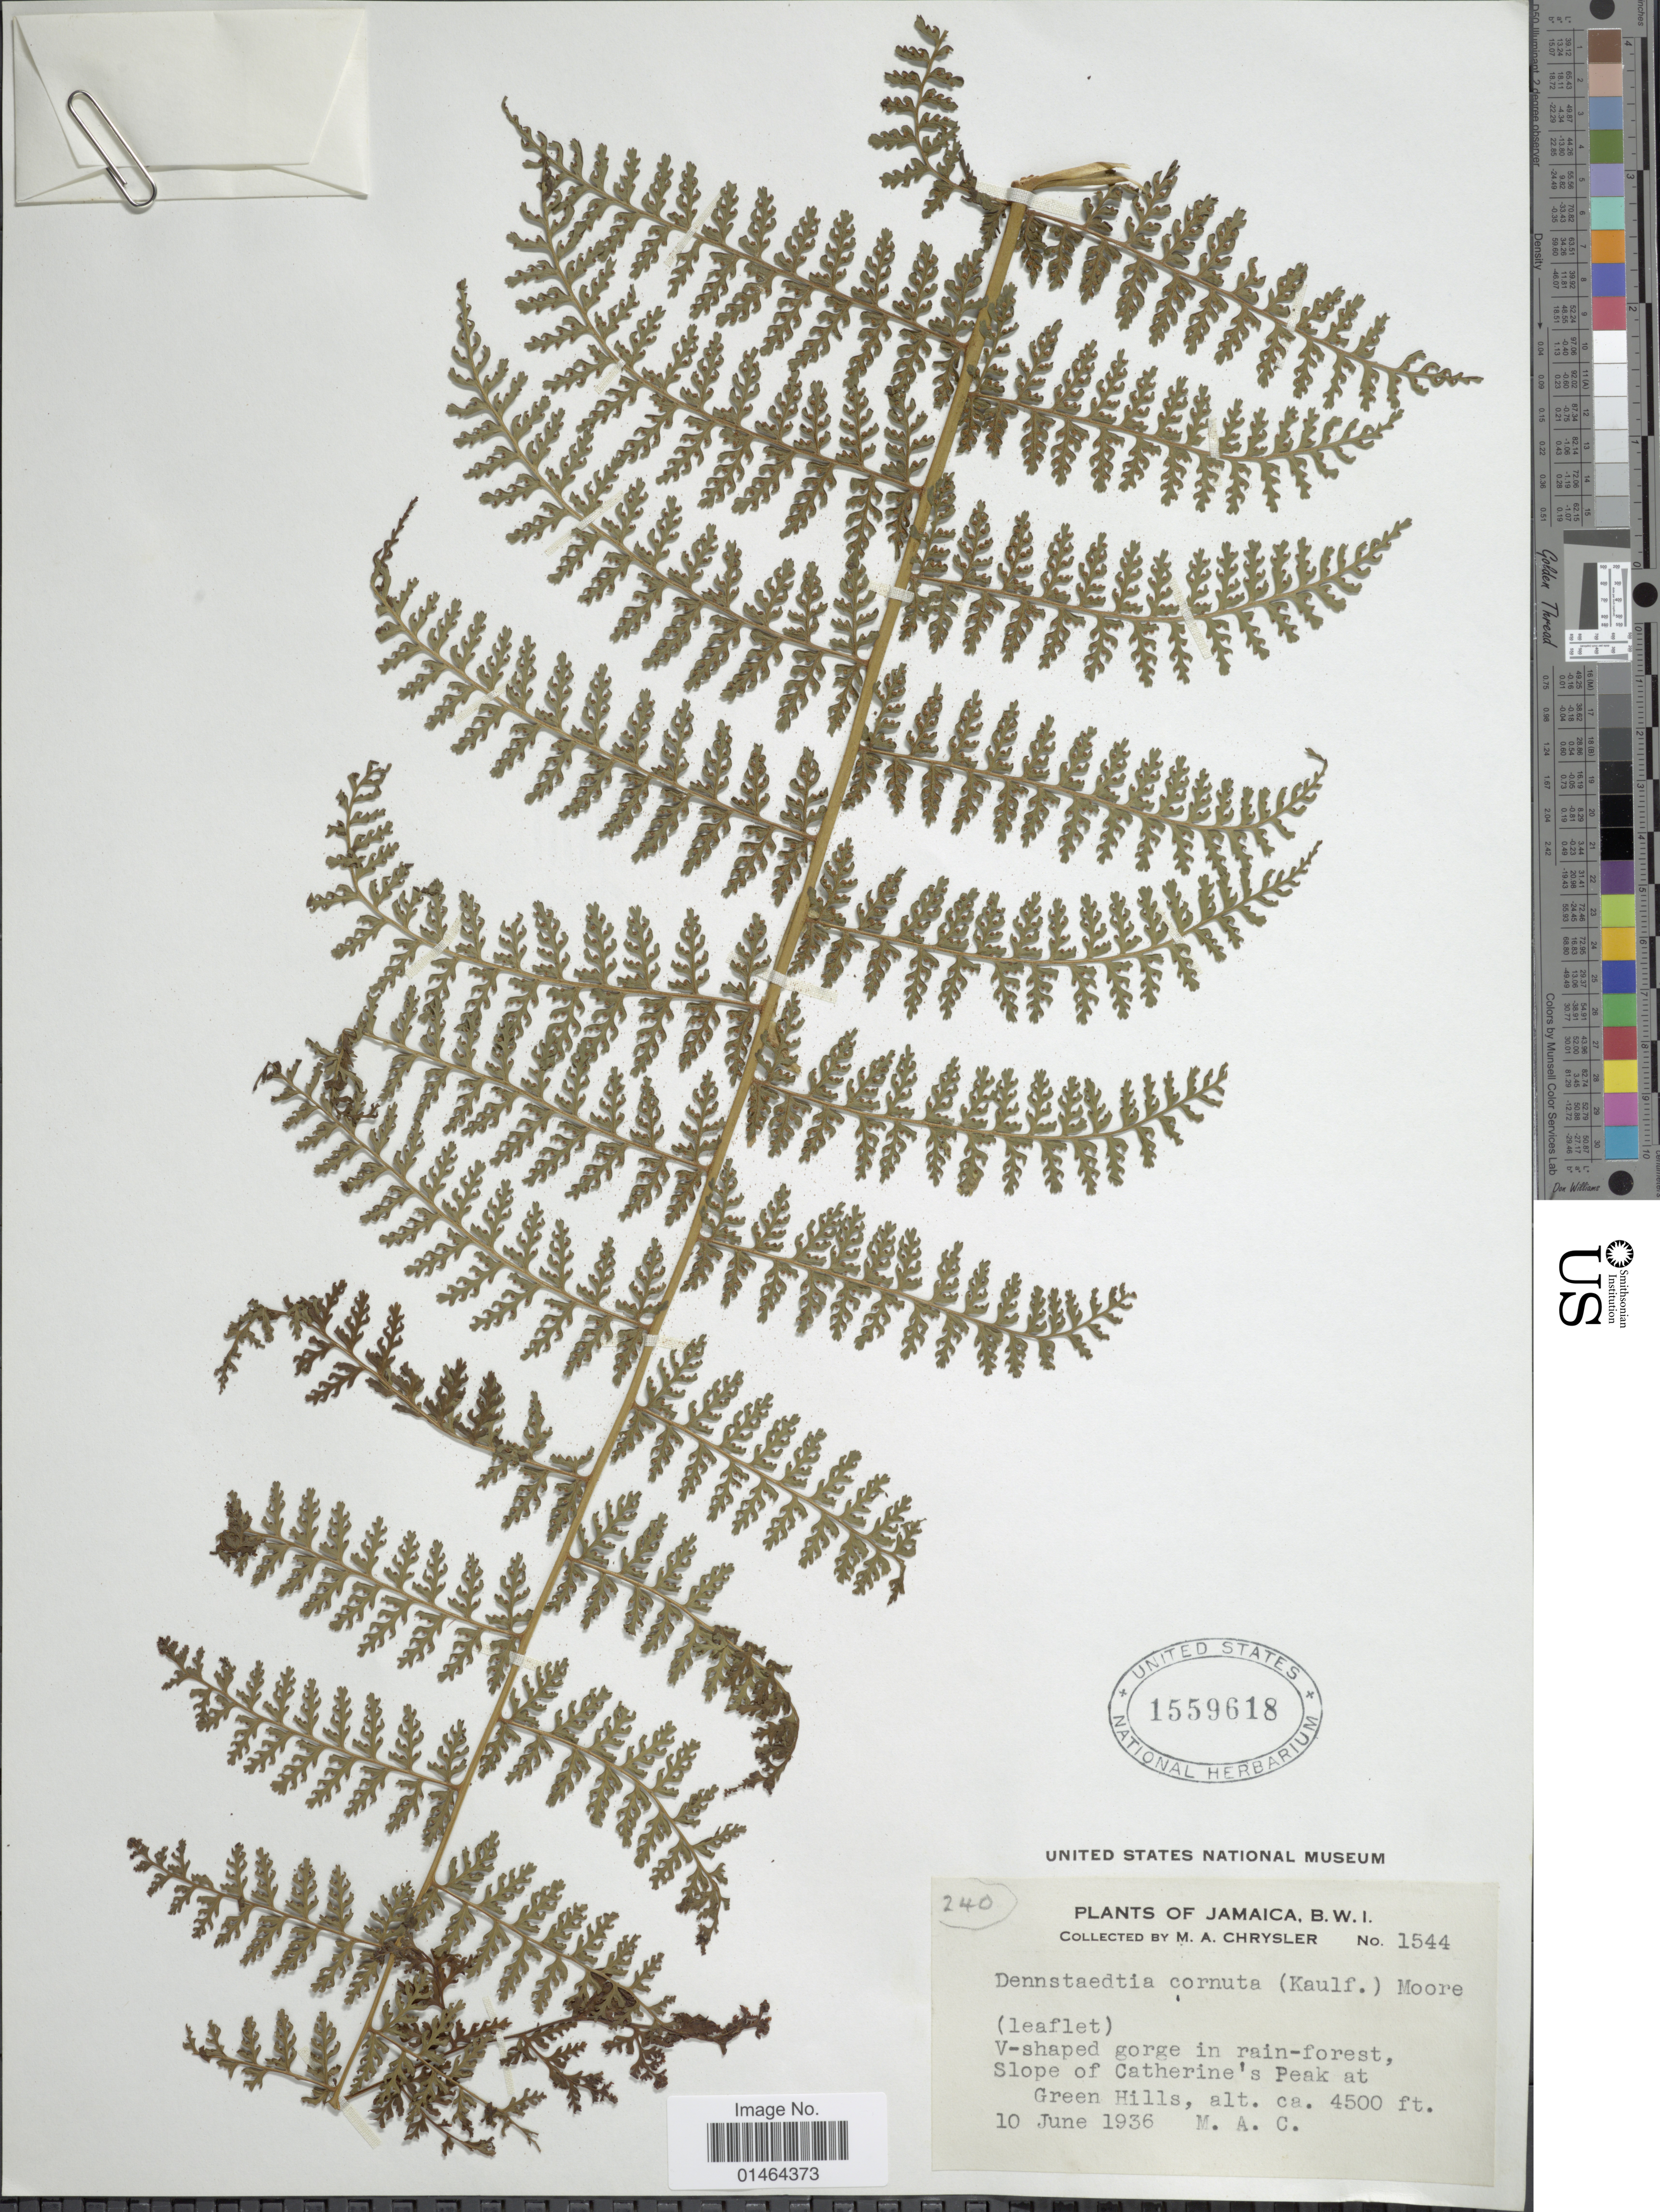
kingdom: Plantae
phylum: Tracheophyta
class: Polypodiopsida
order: Polypodiales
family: Dennstaedtiaceae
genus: Dennstaedtia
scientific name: Dennstaedtia cornuta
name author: (Kaulf.) Mett.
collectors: M. A. Chrysler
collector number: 1544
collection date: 1936-06-10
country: Jamaica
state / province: Saint Catherine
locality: B.W.I. Slope of Catherine's Peak at Green Hills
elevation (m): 1372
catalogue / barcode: US 1559618